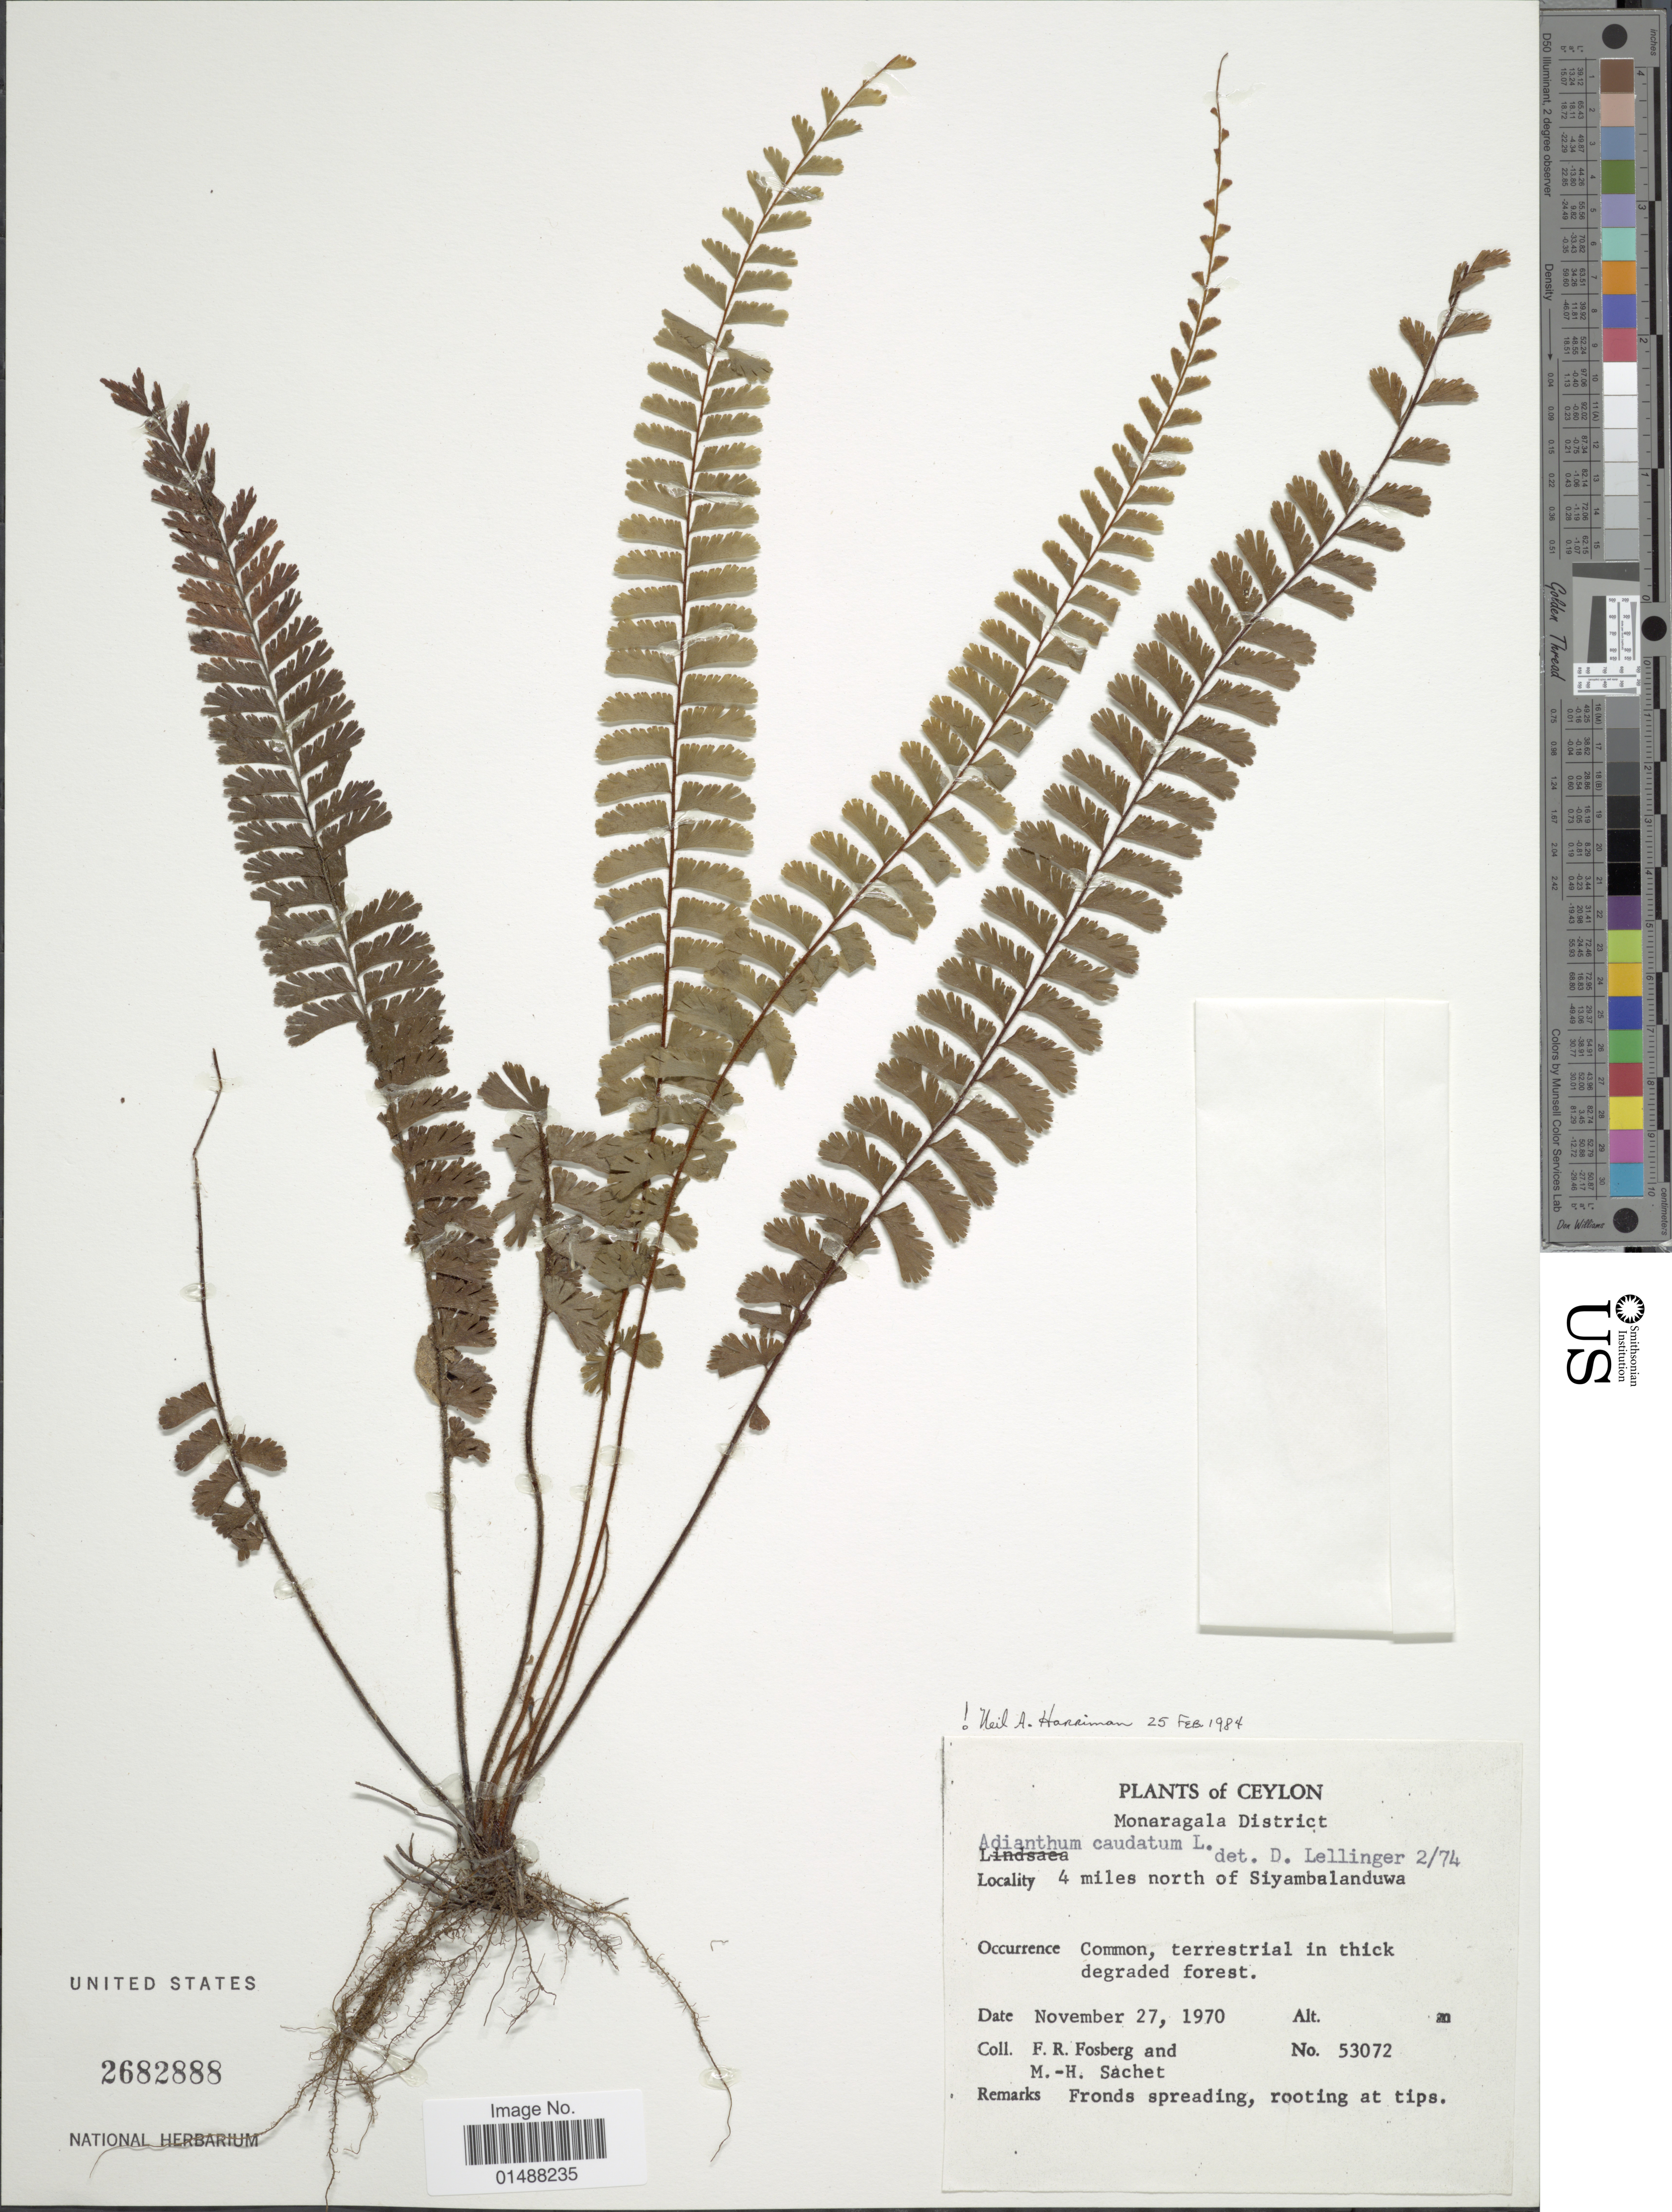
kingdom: Plantae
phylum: Tracheophyta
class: Polypodiopsida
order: Polypodiales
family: Pteridaceae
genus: Adiantum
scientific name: Adiantum caudatum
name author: L.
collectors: F. R. Fosberg & M.-H. Sachet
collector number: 53072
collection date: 1970-11-27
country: Sri Lanka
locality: Ceylon, Monaragala District, 4 miles north of Siyambalanduwa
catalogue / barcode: US 2682888